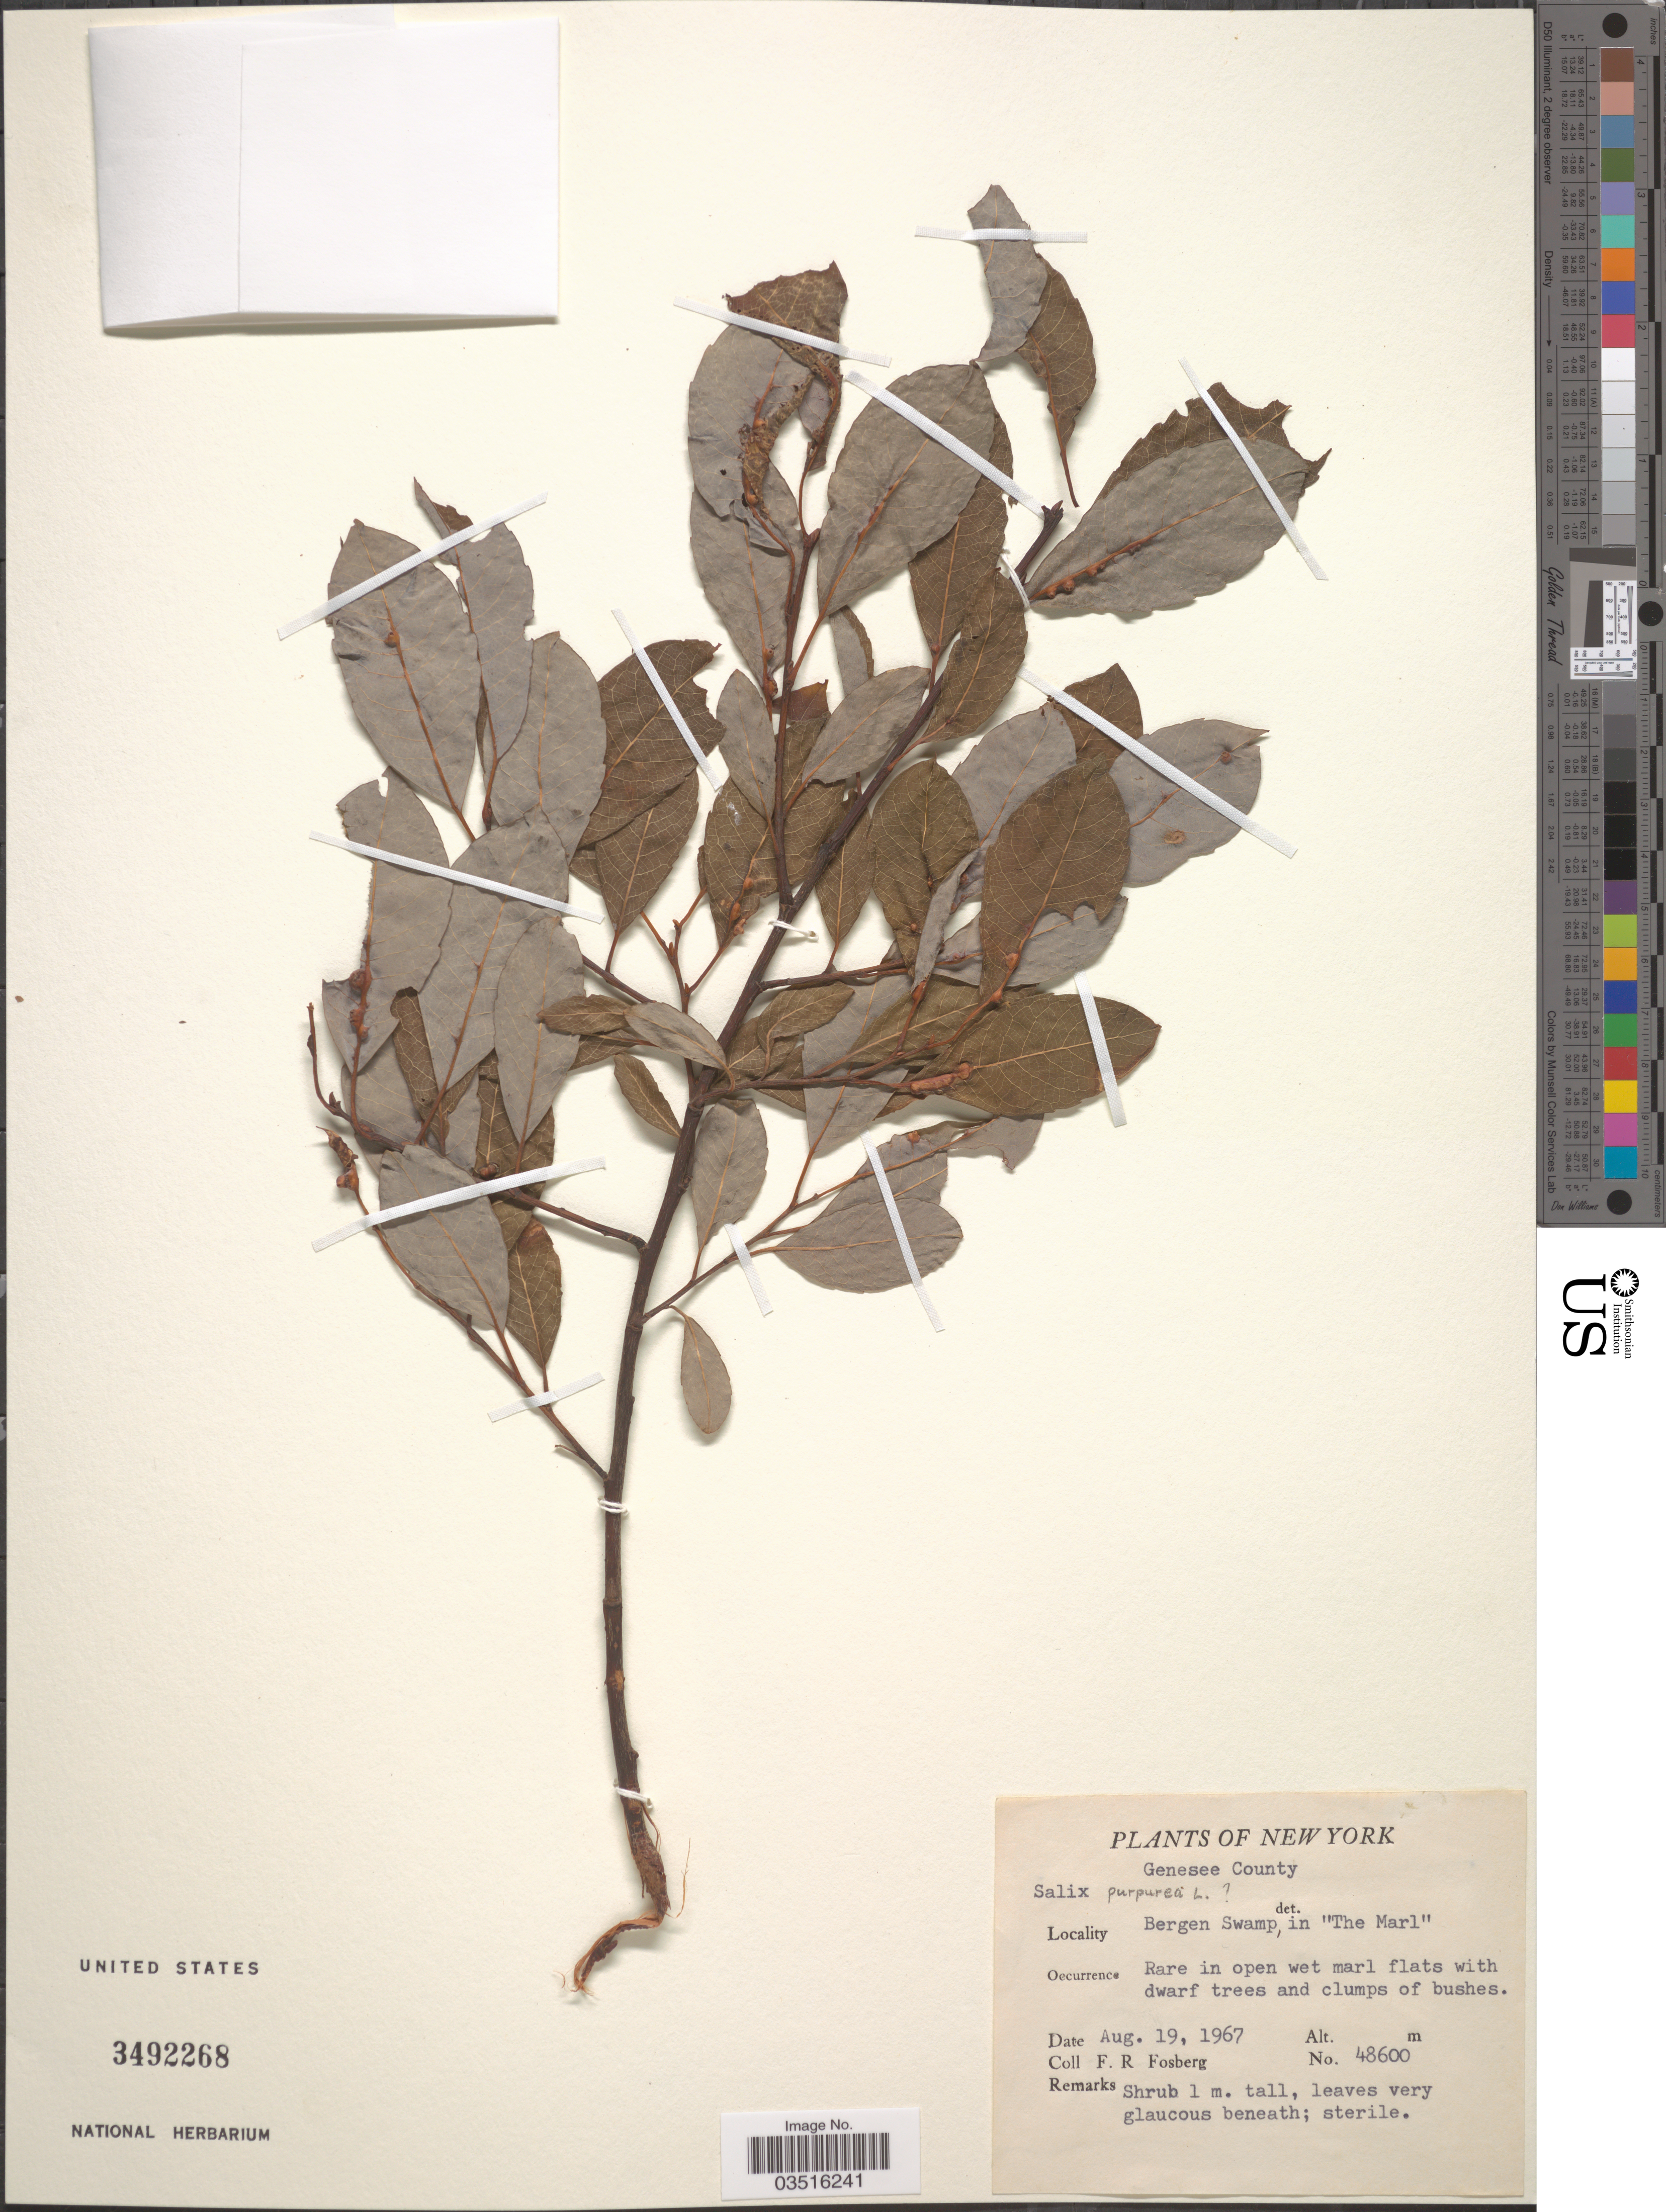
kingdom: Plantae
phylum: Tracheophyta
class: Magnoliopsida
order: Malpighiales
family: Salicaceae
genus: Salix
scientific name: Salix purpurea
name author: L.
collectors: F. R. Fosberg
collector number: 48600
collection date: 1967-08-19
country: United States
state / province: New York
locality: Genesee County. Bergen Swamp, in "The Marl".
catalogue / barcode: US 3492268